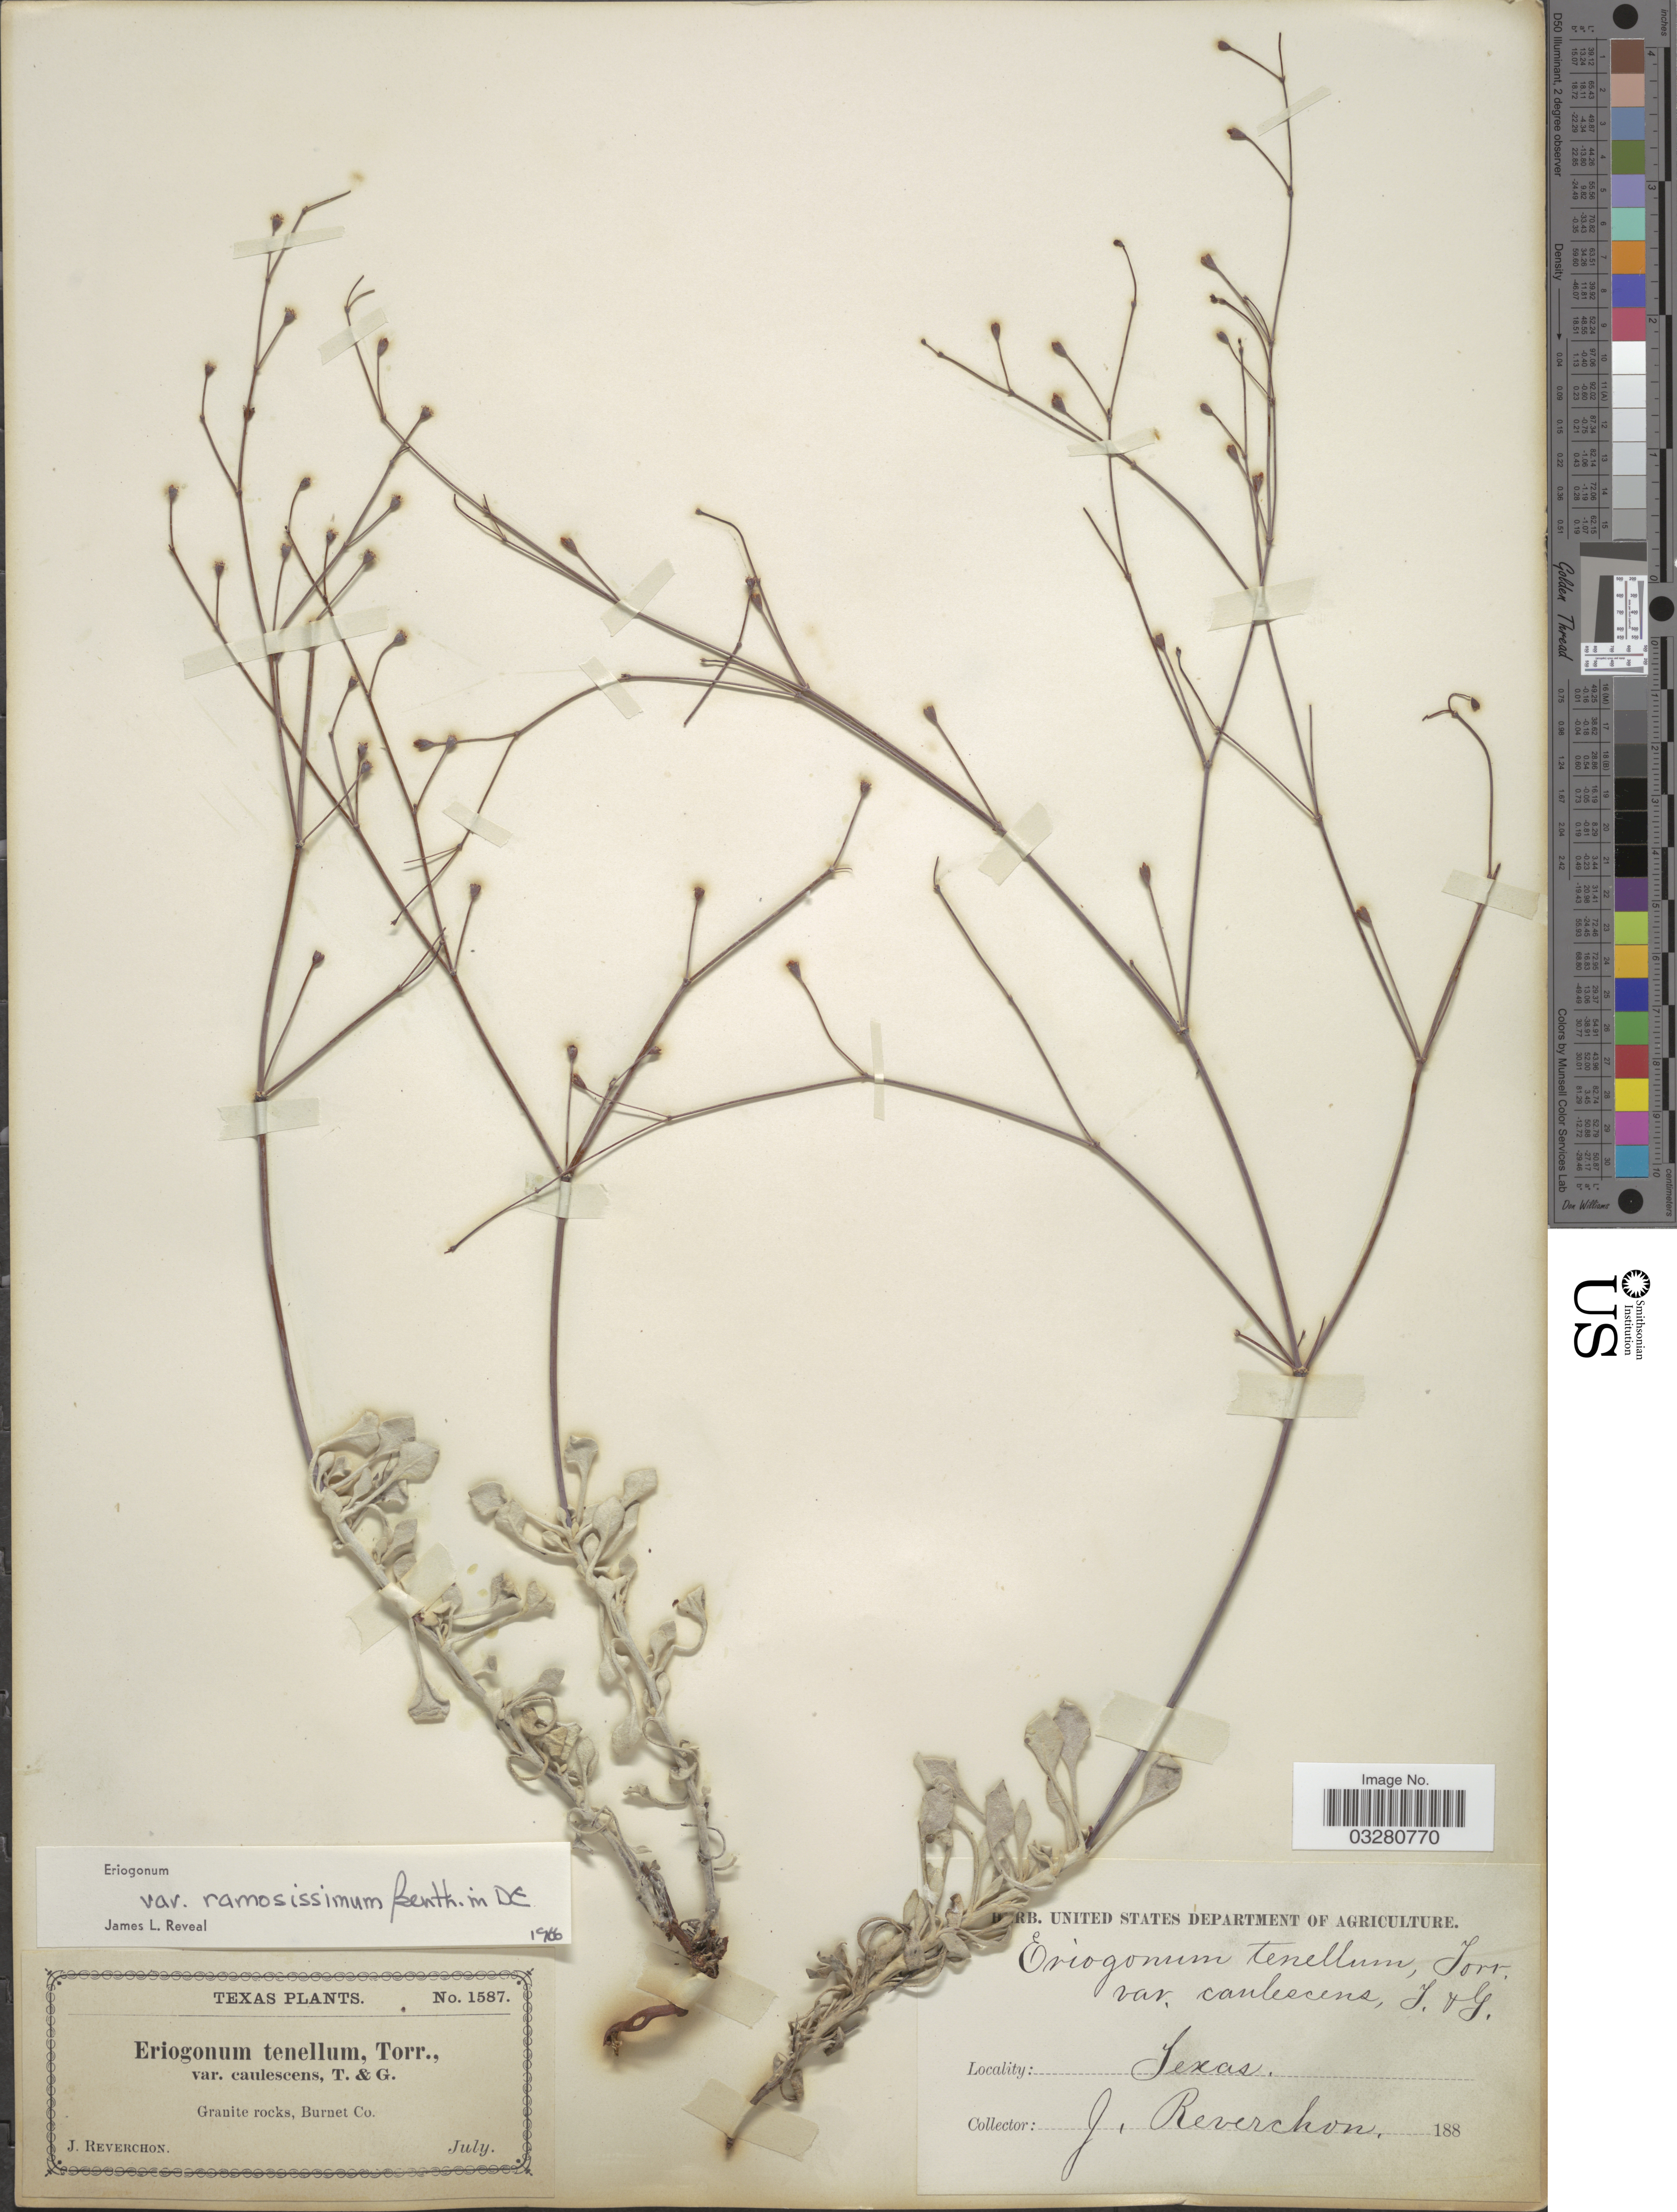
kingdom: Plantae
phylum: Tracheophyta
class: Magnoliopsida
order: Caryophyllales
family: Polygonaceae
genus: Eriogonum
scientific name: Eriogonum tenellum var. ramosissimum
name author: Benth. in DC.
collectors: J. Reverchon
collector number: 1587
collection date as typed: July 188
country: United States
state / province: Texas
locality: Granite rocks, Burnet Co.